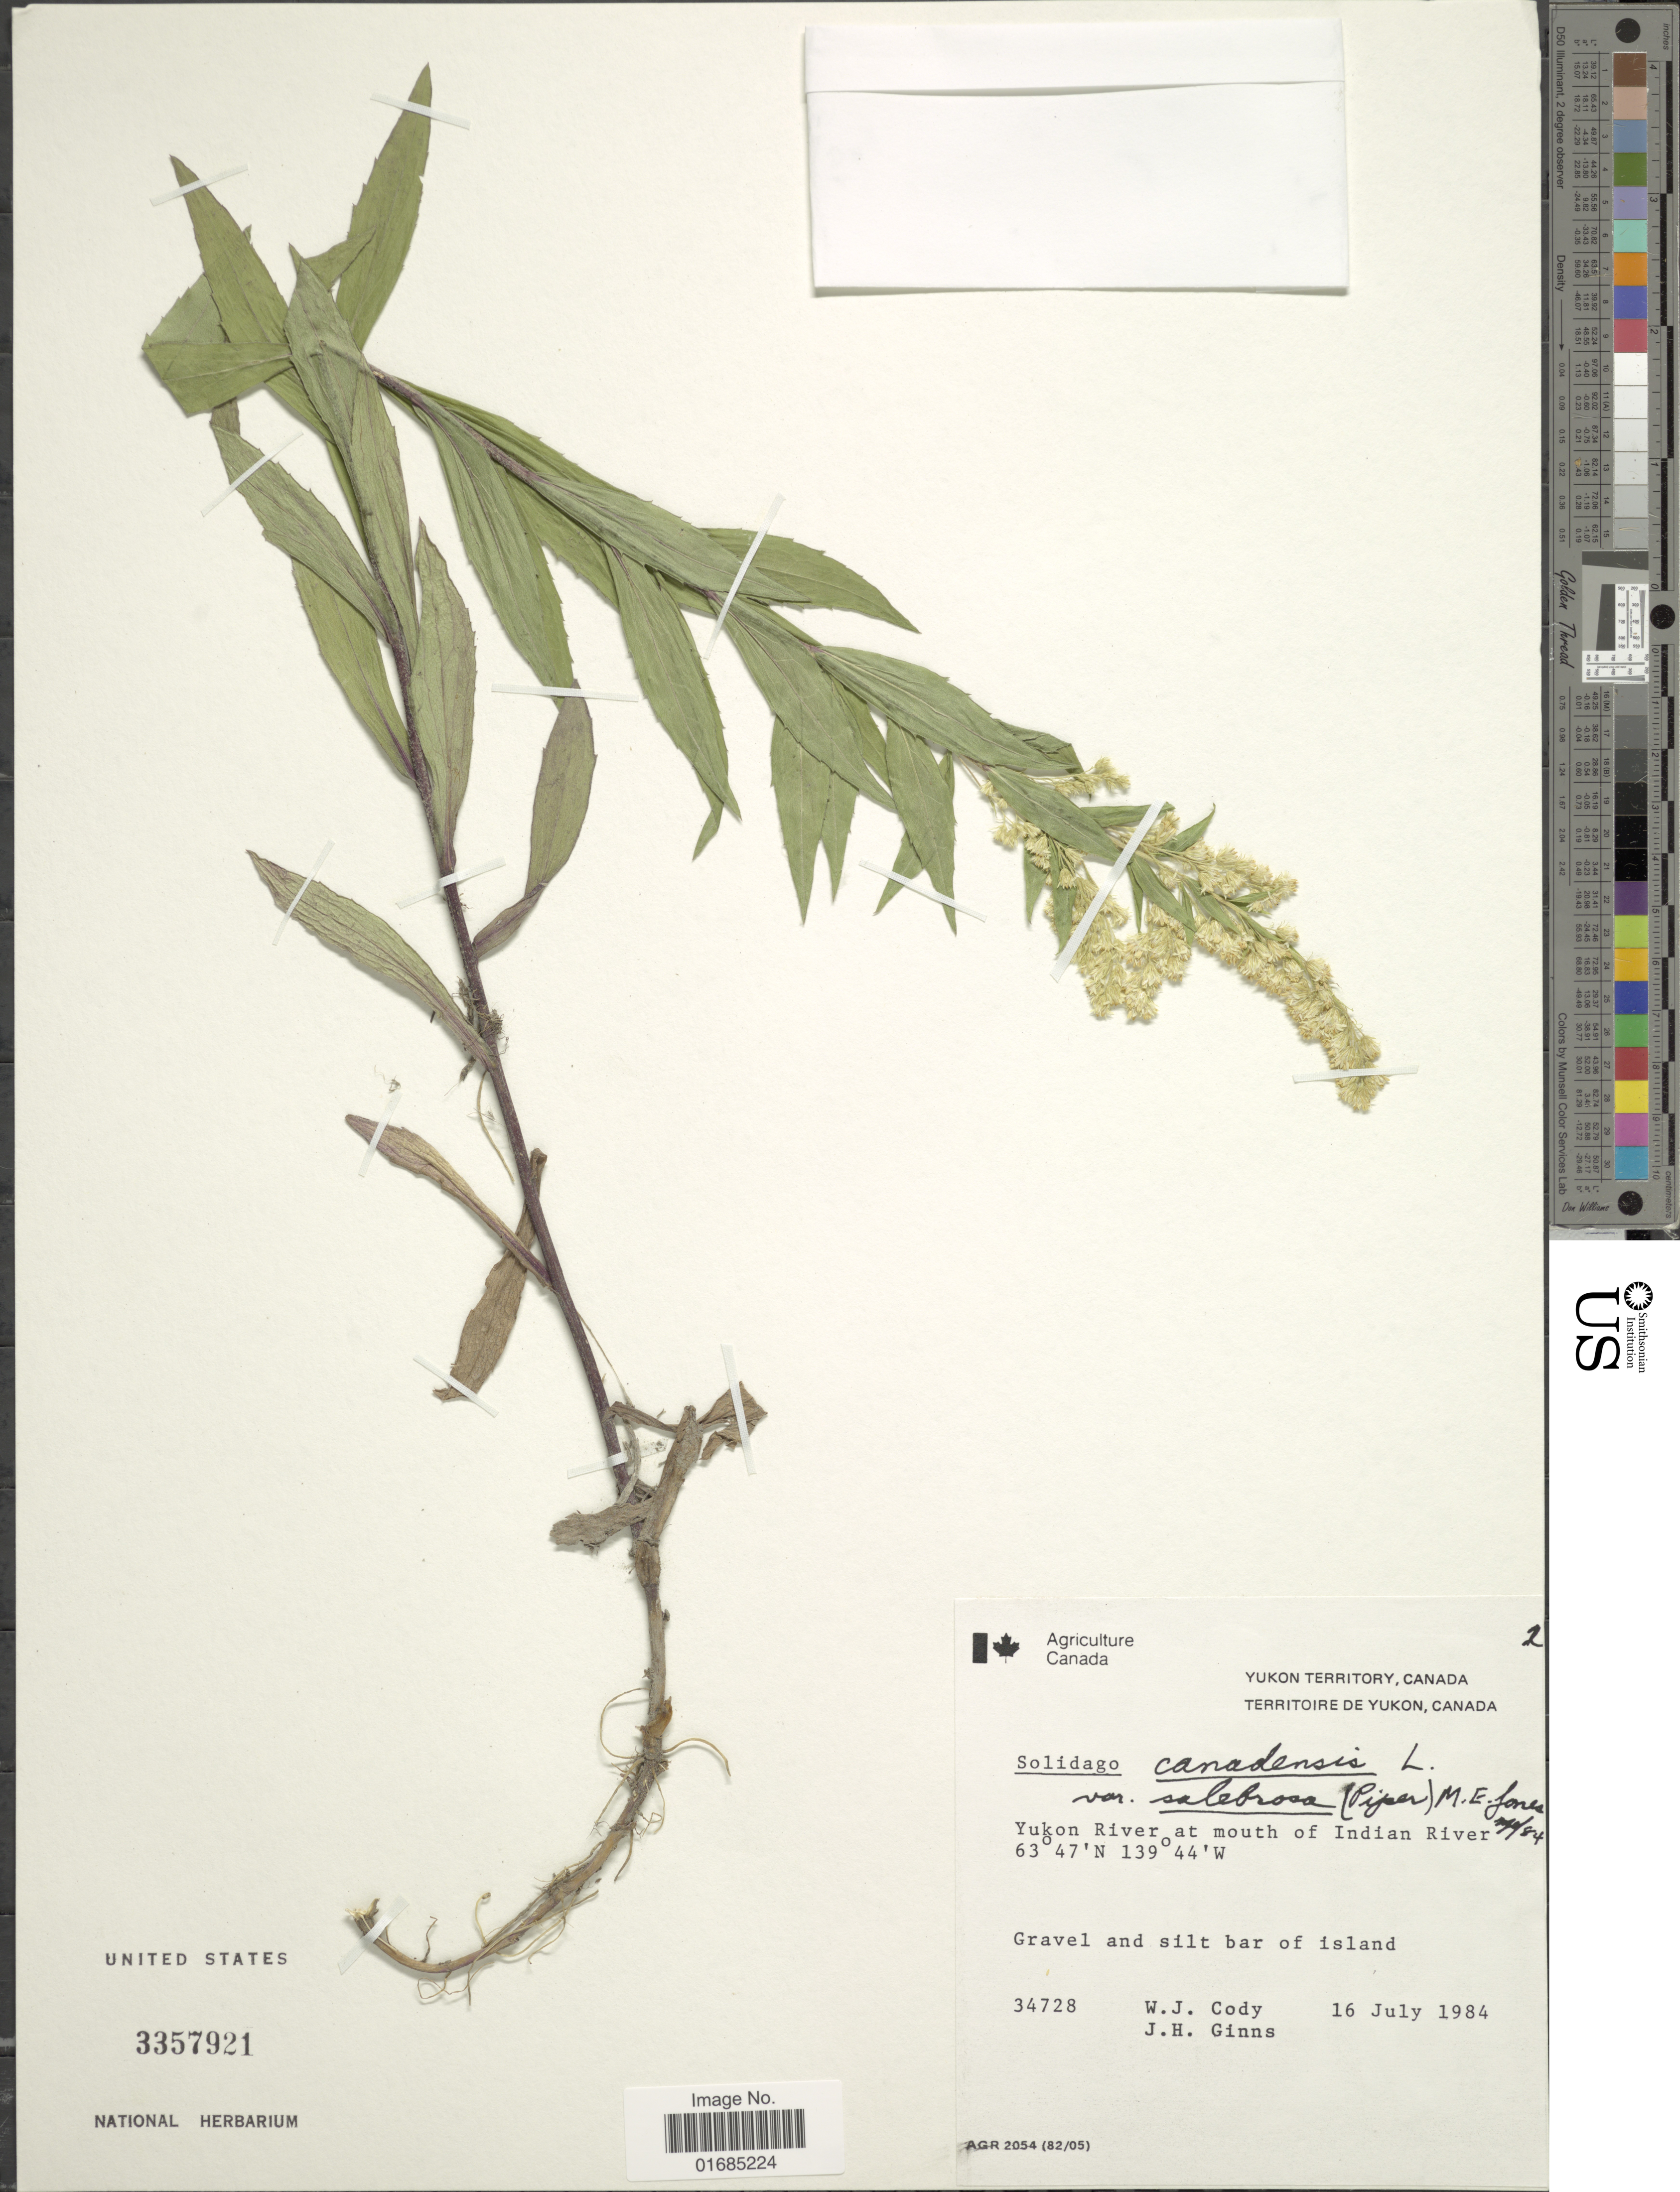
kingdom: Plantae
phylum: Tracheophyta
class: Magnoliopsida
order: Asterales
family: Asteraceae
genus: Solidago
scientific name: Solidago canadensis var. canadensis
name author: L.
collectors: W. Cody & J. Ginns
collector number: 34728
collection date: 1984-07-16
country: Canada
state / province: Yukon Territory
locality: Yukon River at mouth of Indian River. Yukon Territory, Canada.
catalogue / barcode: US 3357921